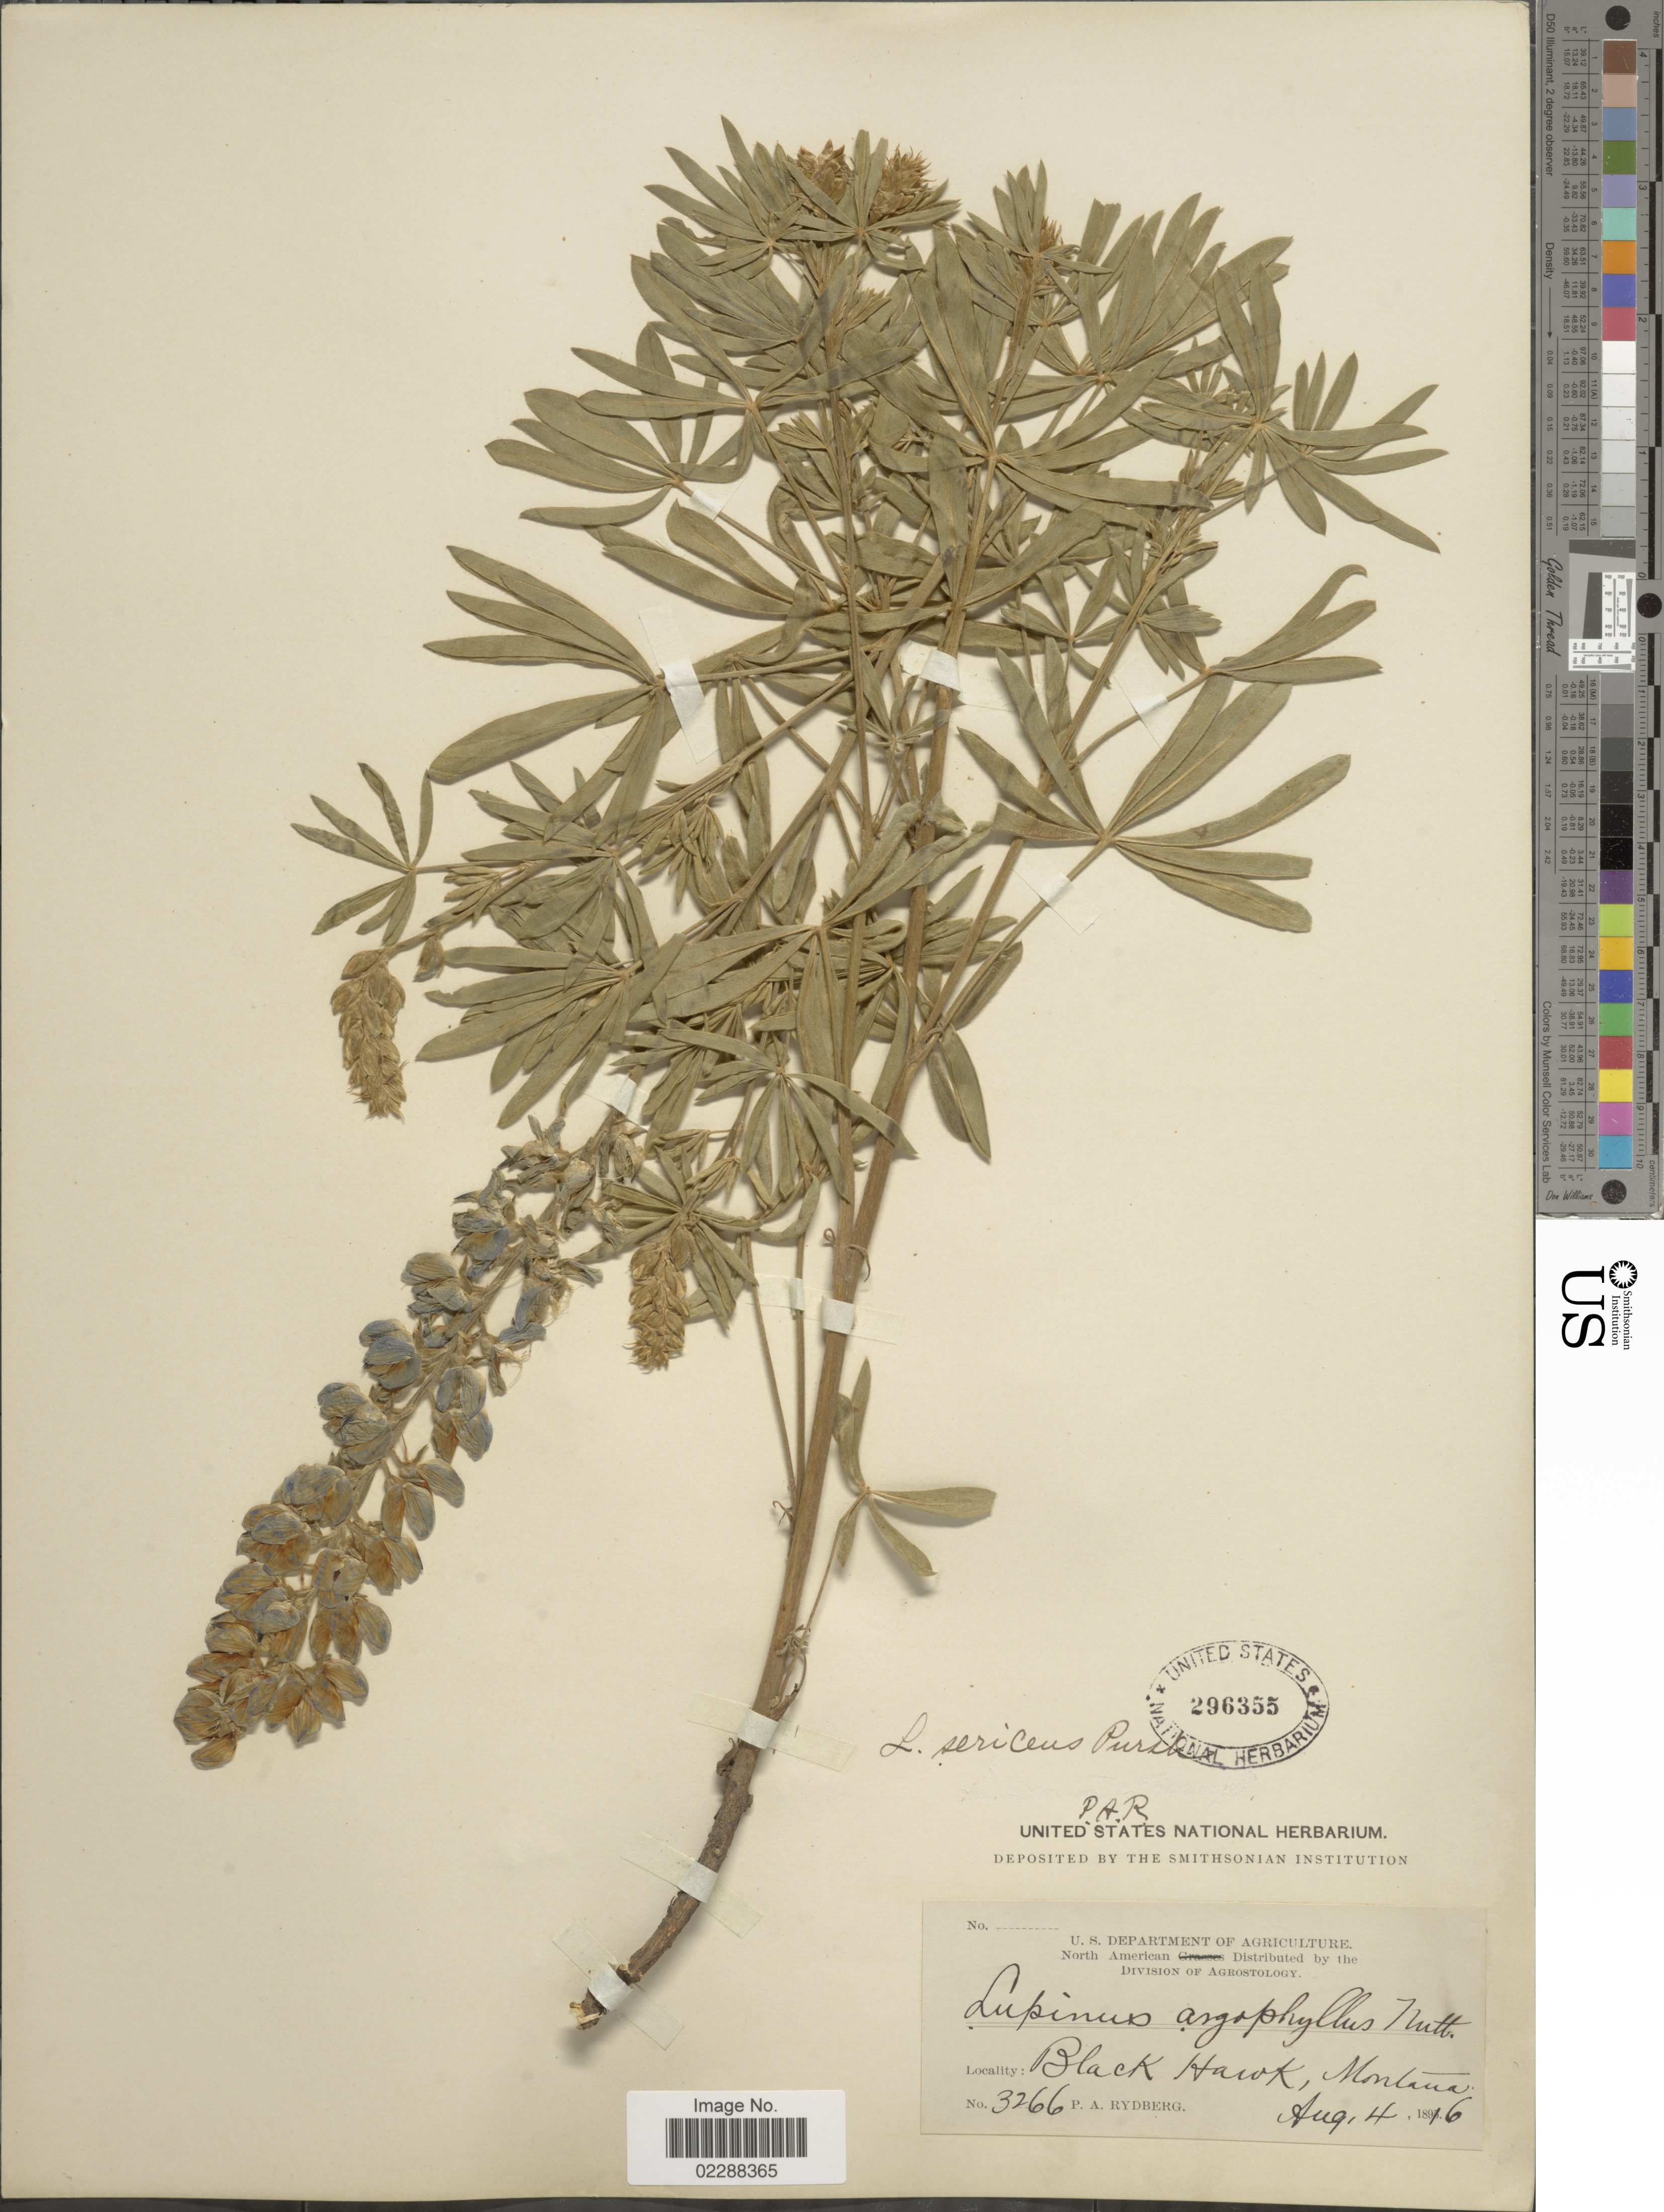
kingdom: Plantae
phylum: Tracheophyta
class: Magnoliopsida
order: Fabales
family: Fabaceae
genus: Lupinus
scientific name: Lupinus sp.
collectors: P. A. Rydberg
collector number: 3266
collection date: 1916-08-04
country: United States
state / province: Montana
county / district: Lewis and Clark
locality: Black Hawk, Montana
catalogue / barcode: US 296355